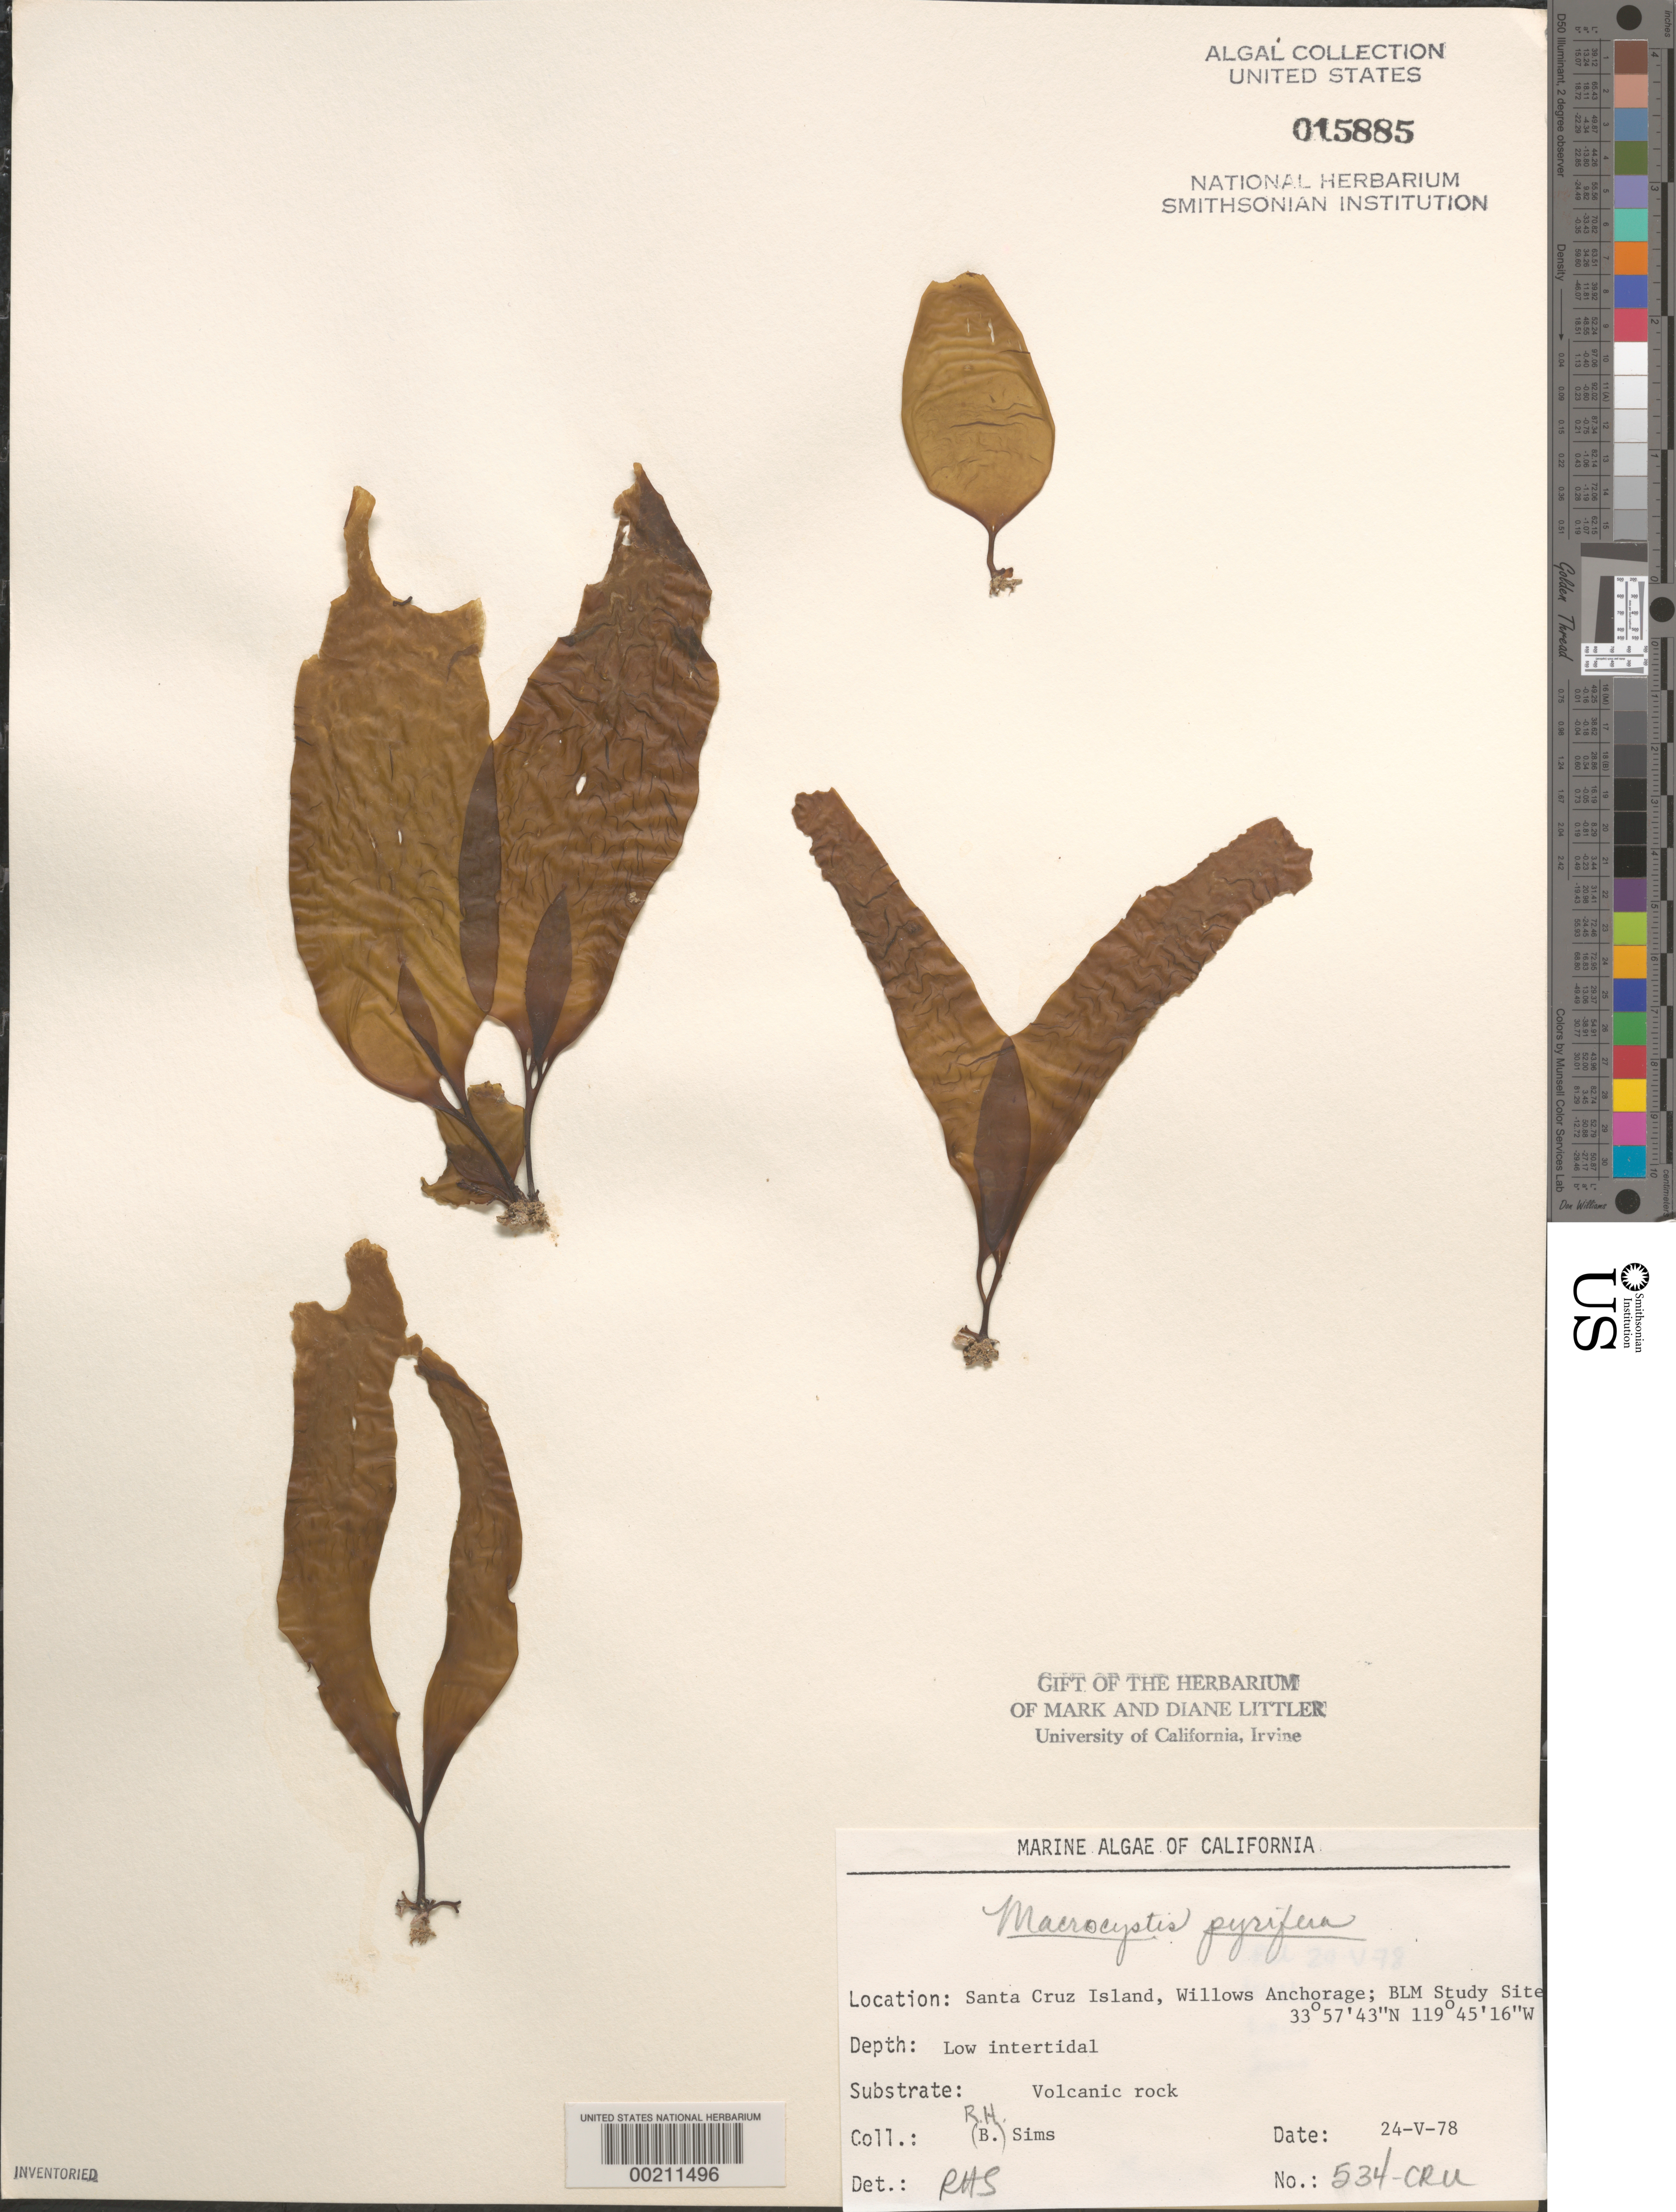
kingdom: Chromista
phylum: Ochrophyta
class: Phaeophyceae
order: Laminariales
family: Laminariaceae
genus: Macrocystis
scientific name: Macrocystis pyrifera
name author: (L.) C. Agardh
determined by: Sims, Robert H.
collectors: R. H. Sims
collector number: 534-cru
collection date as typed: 24 May 1978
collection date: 1978-05-24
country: United States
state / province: California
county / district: Santa Barbara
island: Santa Cruz Island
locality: Willows Anchorage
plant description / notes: BLM-SOCALBIGHT Rocky Intertidal Survey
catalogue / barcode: US 15885